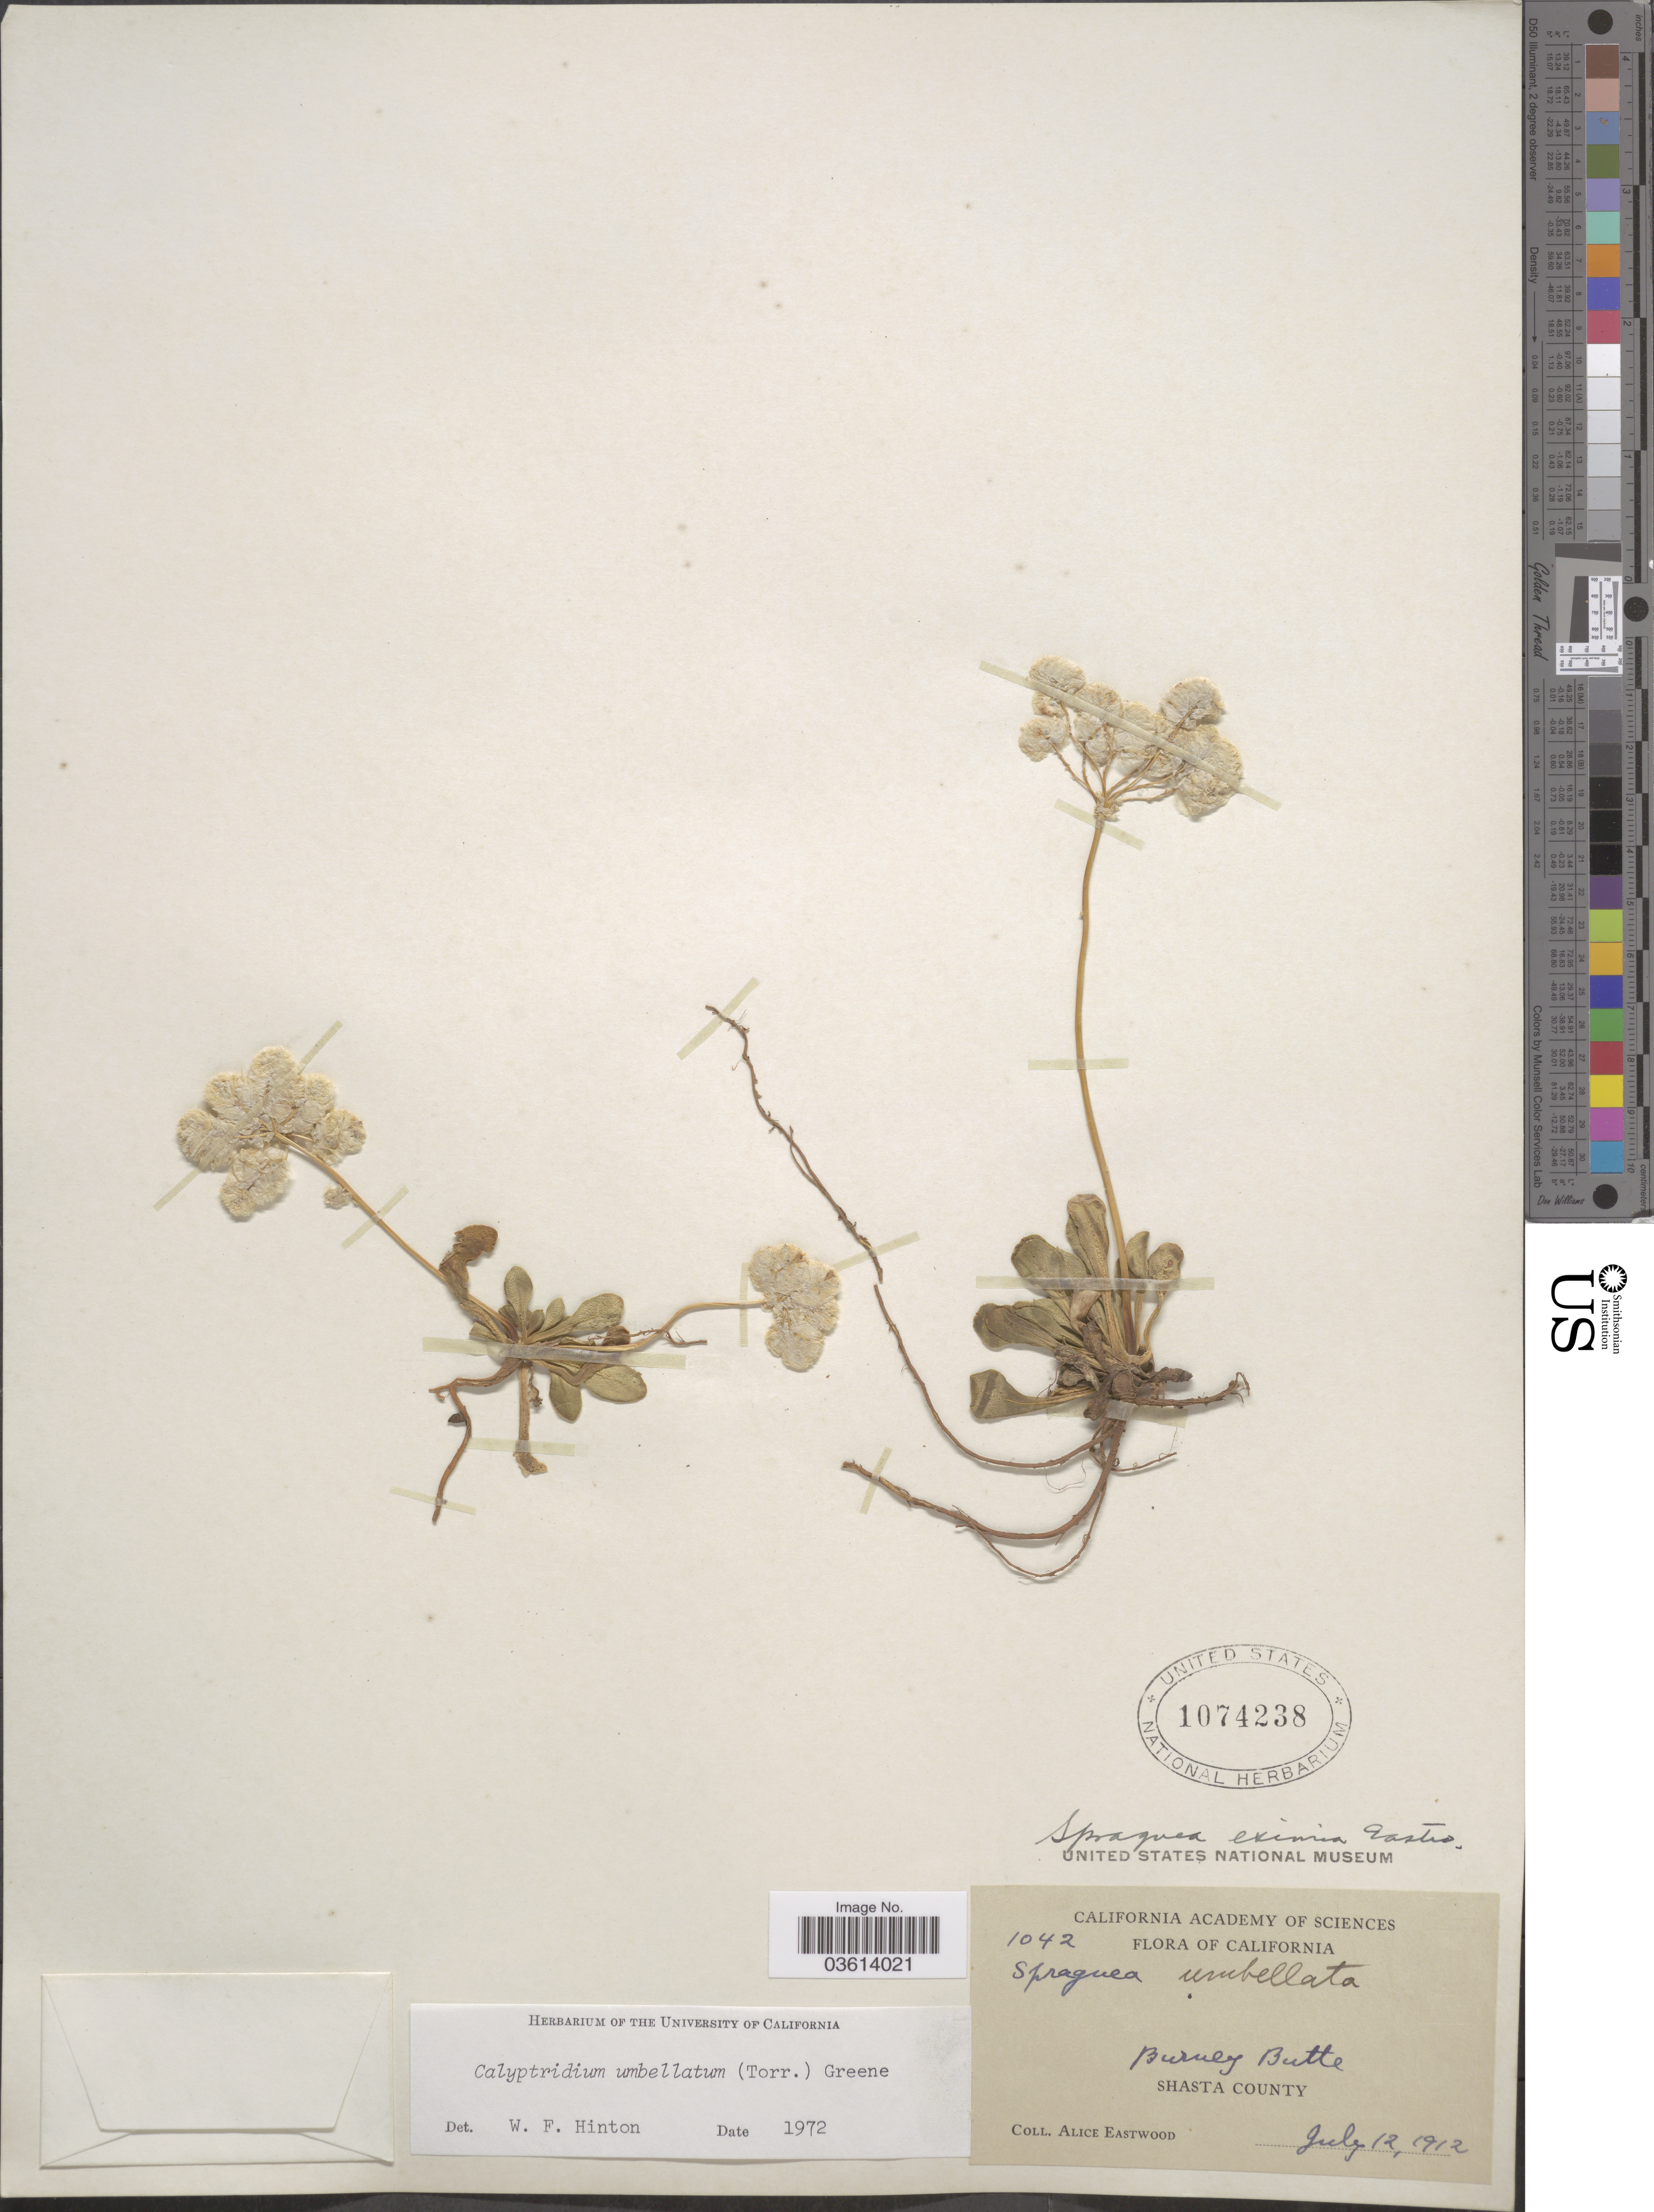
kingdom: Plantae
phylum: Tracheophyta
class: Magnoliopsida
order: Caryophyllales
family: Montiaceae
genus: Calyptridium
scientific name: Calyptridium umbellatum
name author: (Torr.) Greene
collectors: A. Eastwood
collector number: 1042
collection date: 1912-07-12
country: United States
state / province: California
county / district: Shasta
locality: Burney Butte. Shasta County.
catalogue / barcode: US 1074238